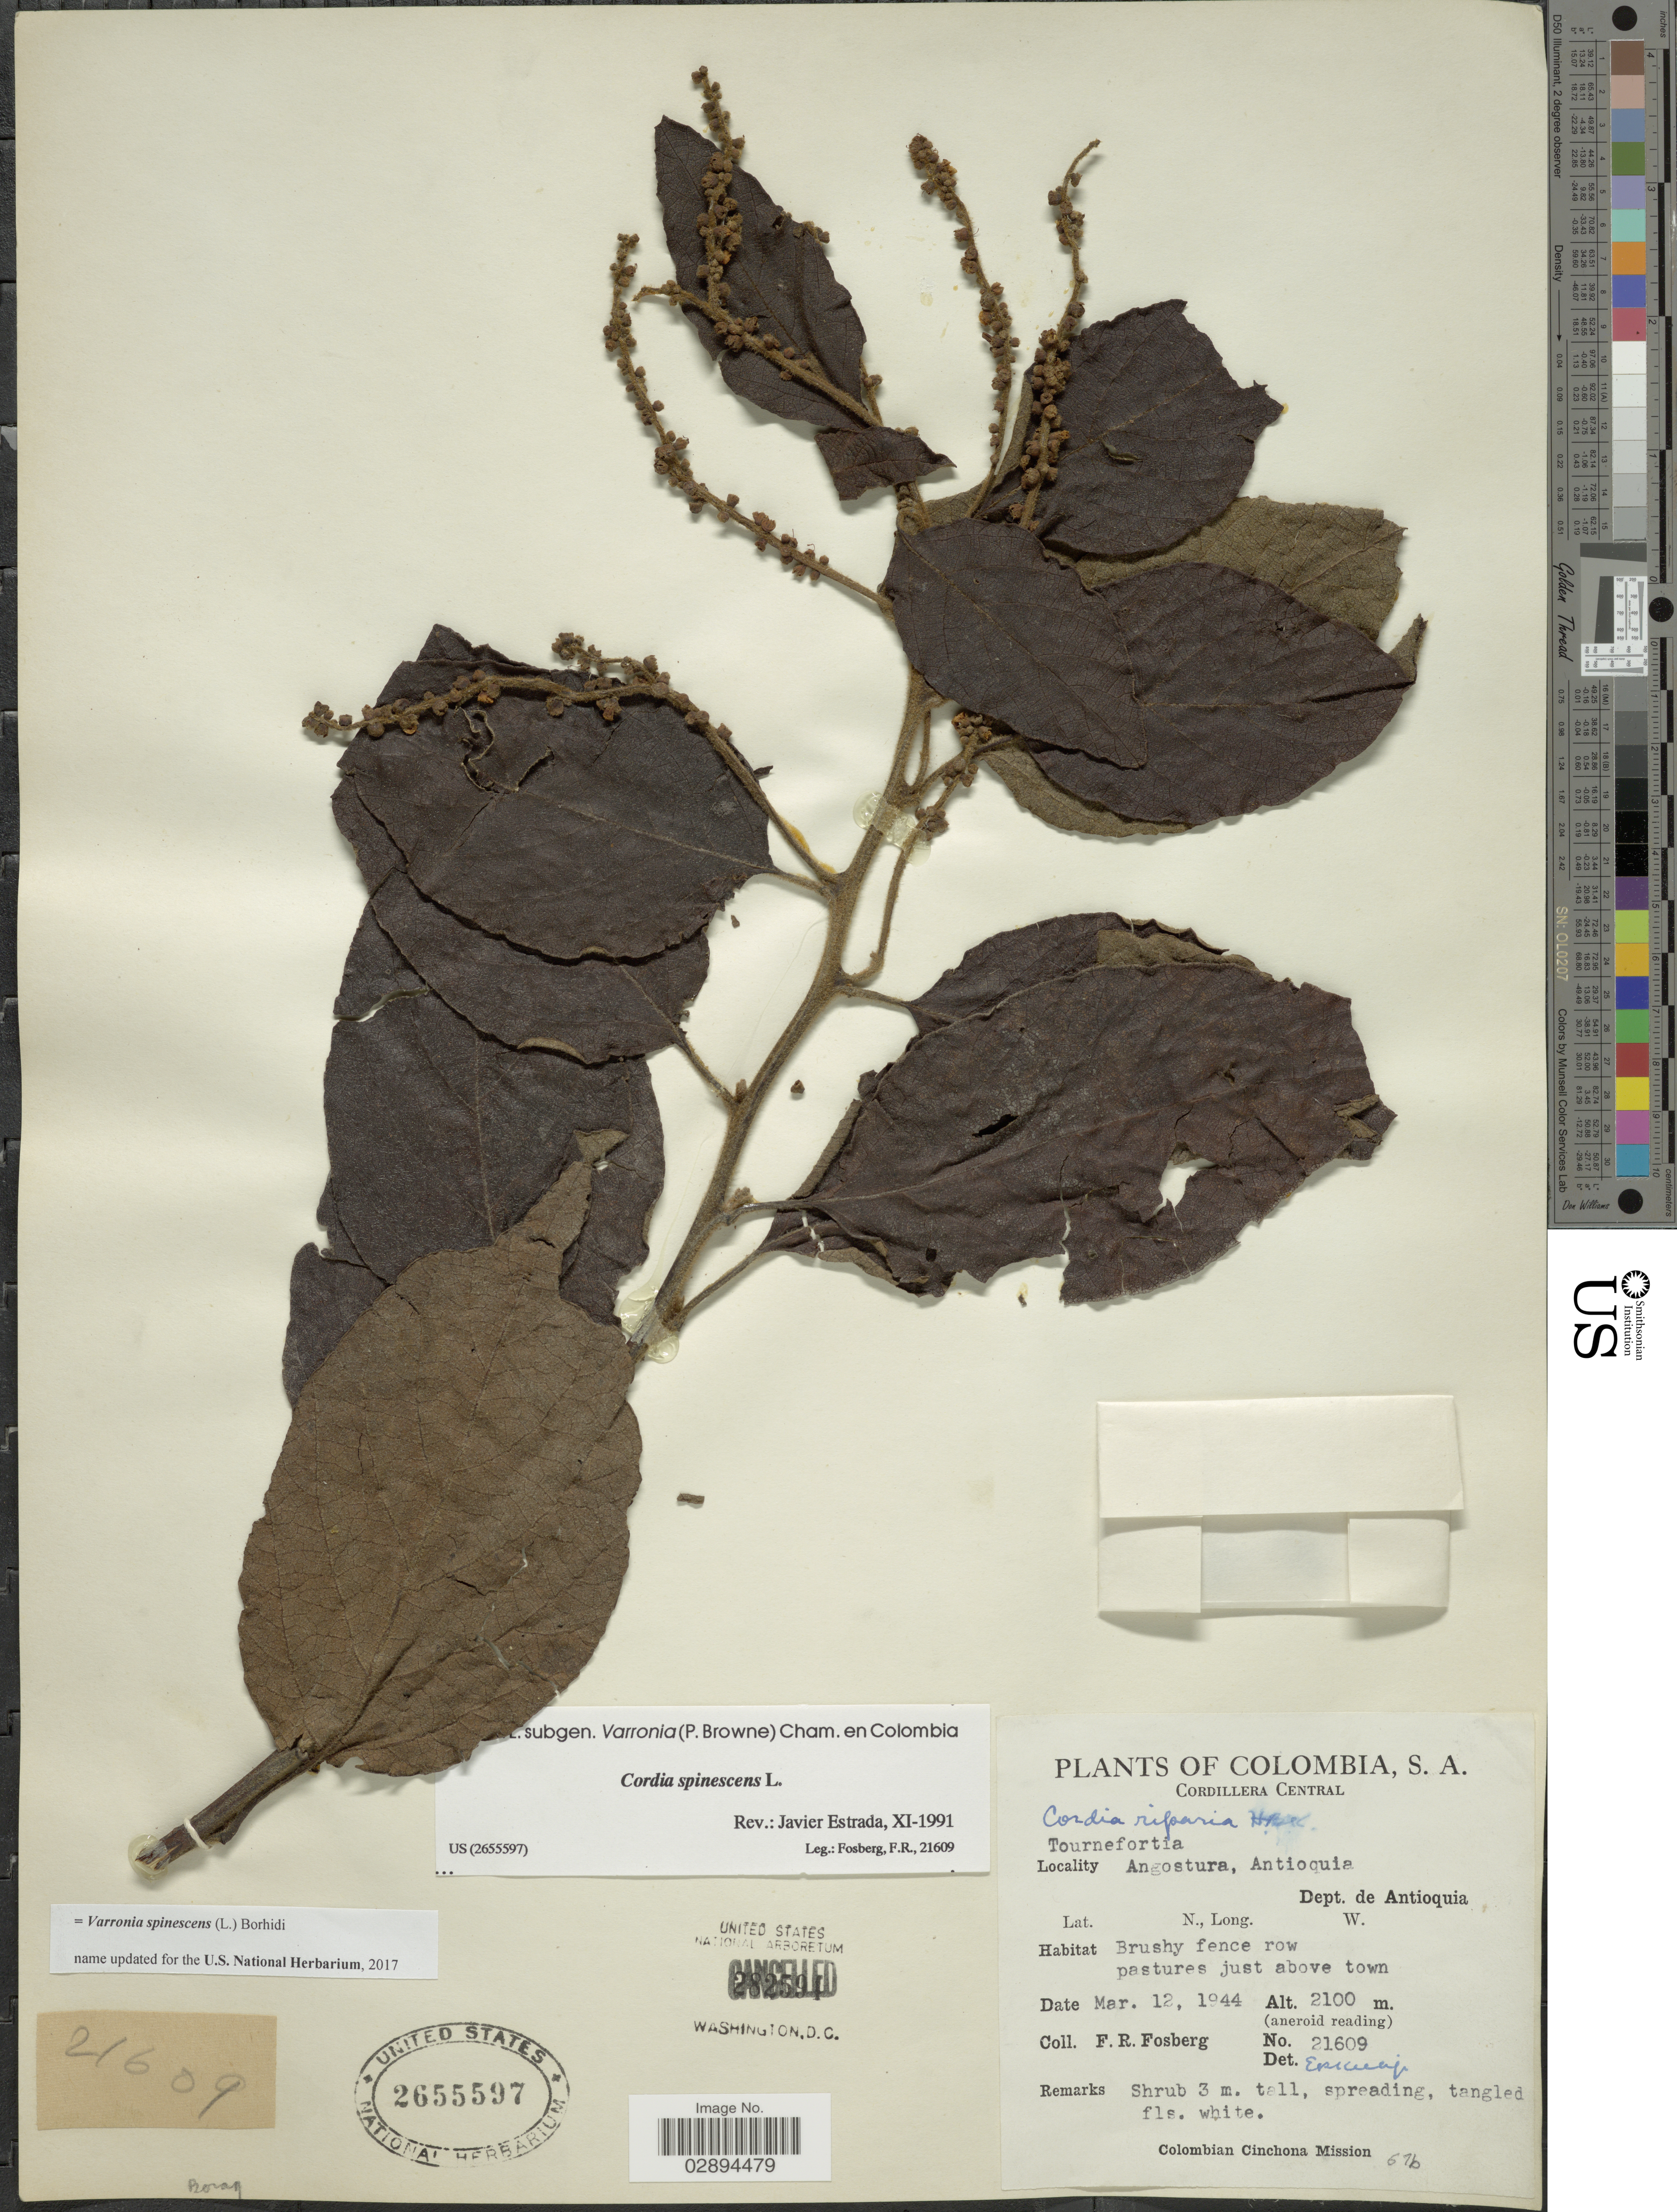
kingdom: Plantae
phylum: Tracheophyta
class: Magnoliopsida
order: Boraginales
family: Cordiaceae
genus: Varronia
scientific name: Varronia spinescens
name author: (L.) Borhidi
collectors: F. R. Fosberg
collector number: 21609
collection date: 1944-03-12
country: Colombia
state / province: Antioquia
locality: Colombia, S. A. Angostura, Antioquia. Dept. de Antioquia.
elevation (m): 2100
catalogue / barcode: US 2655597